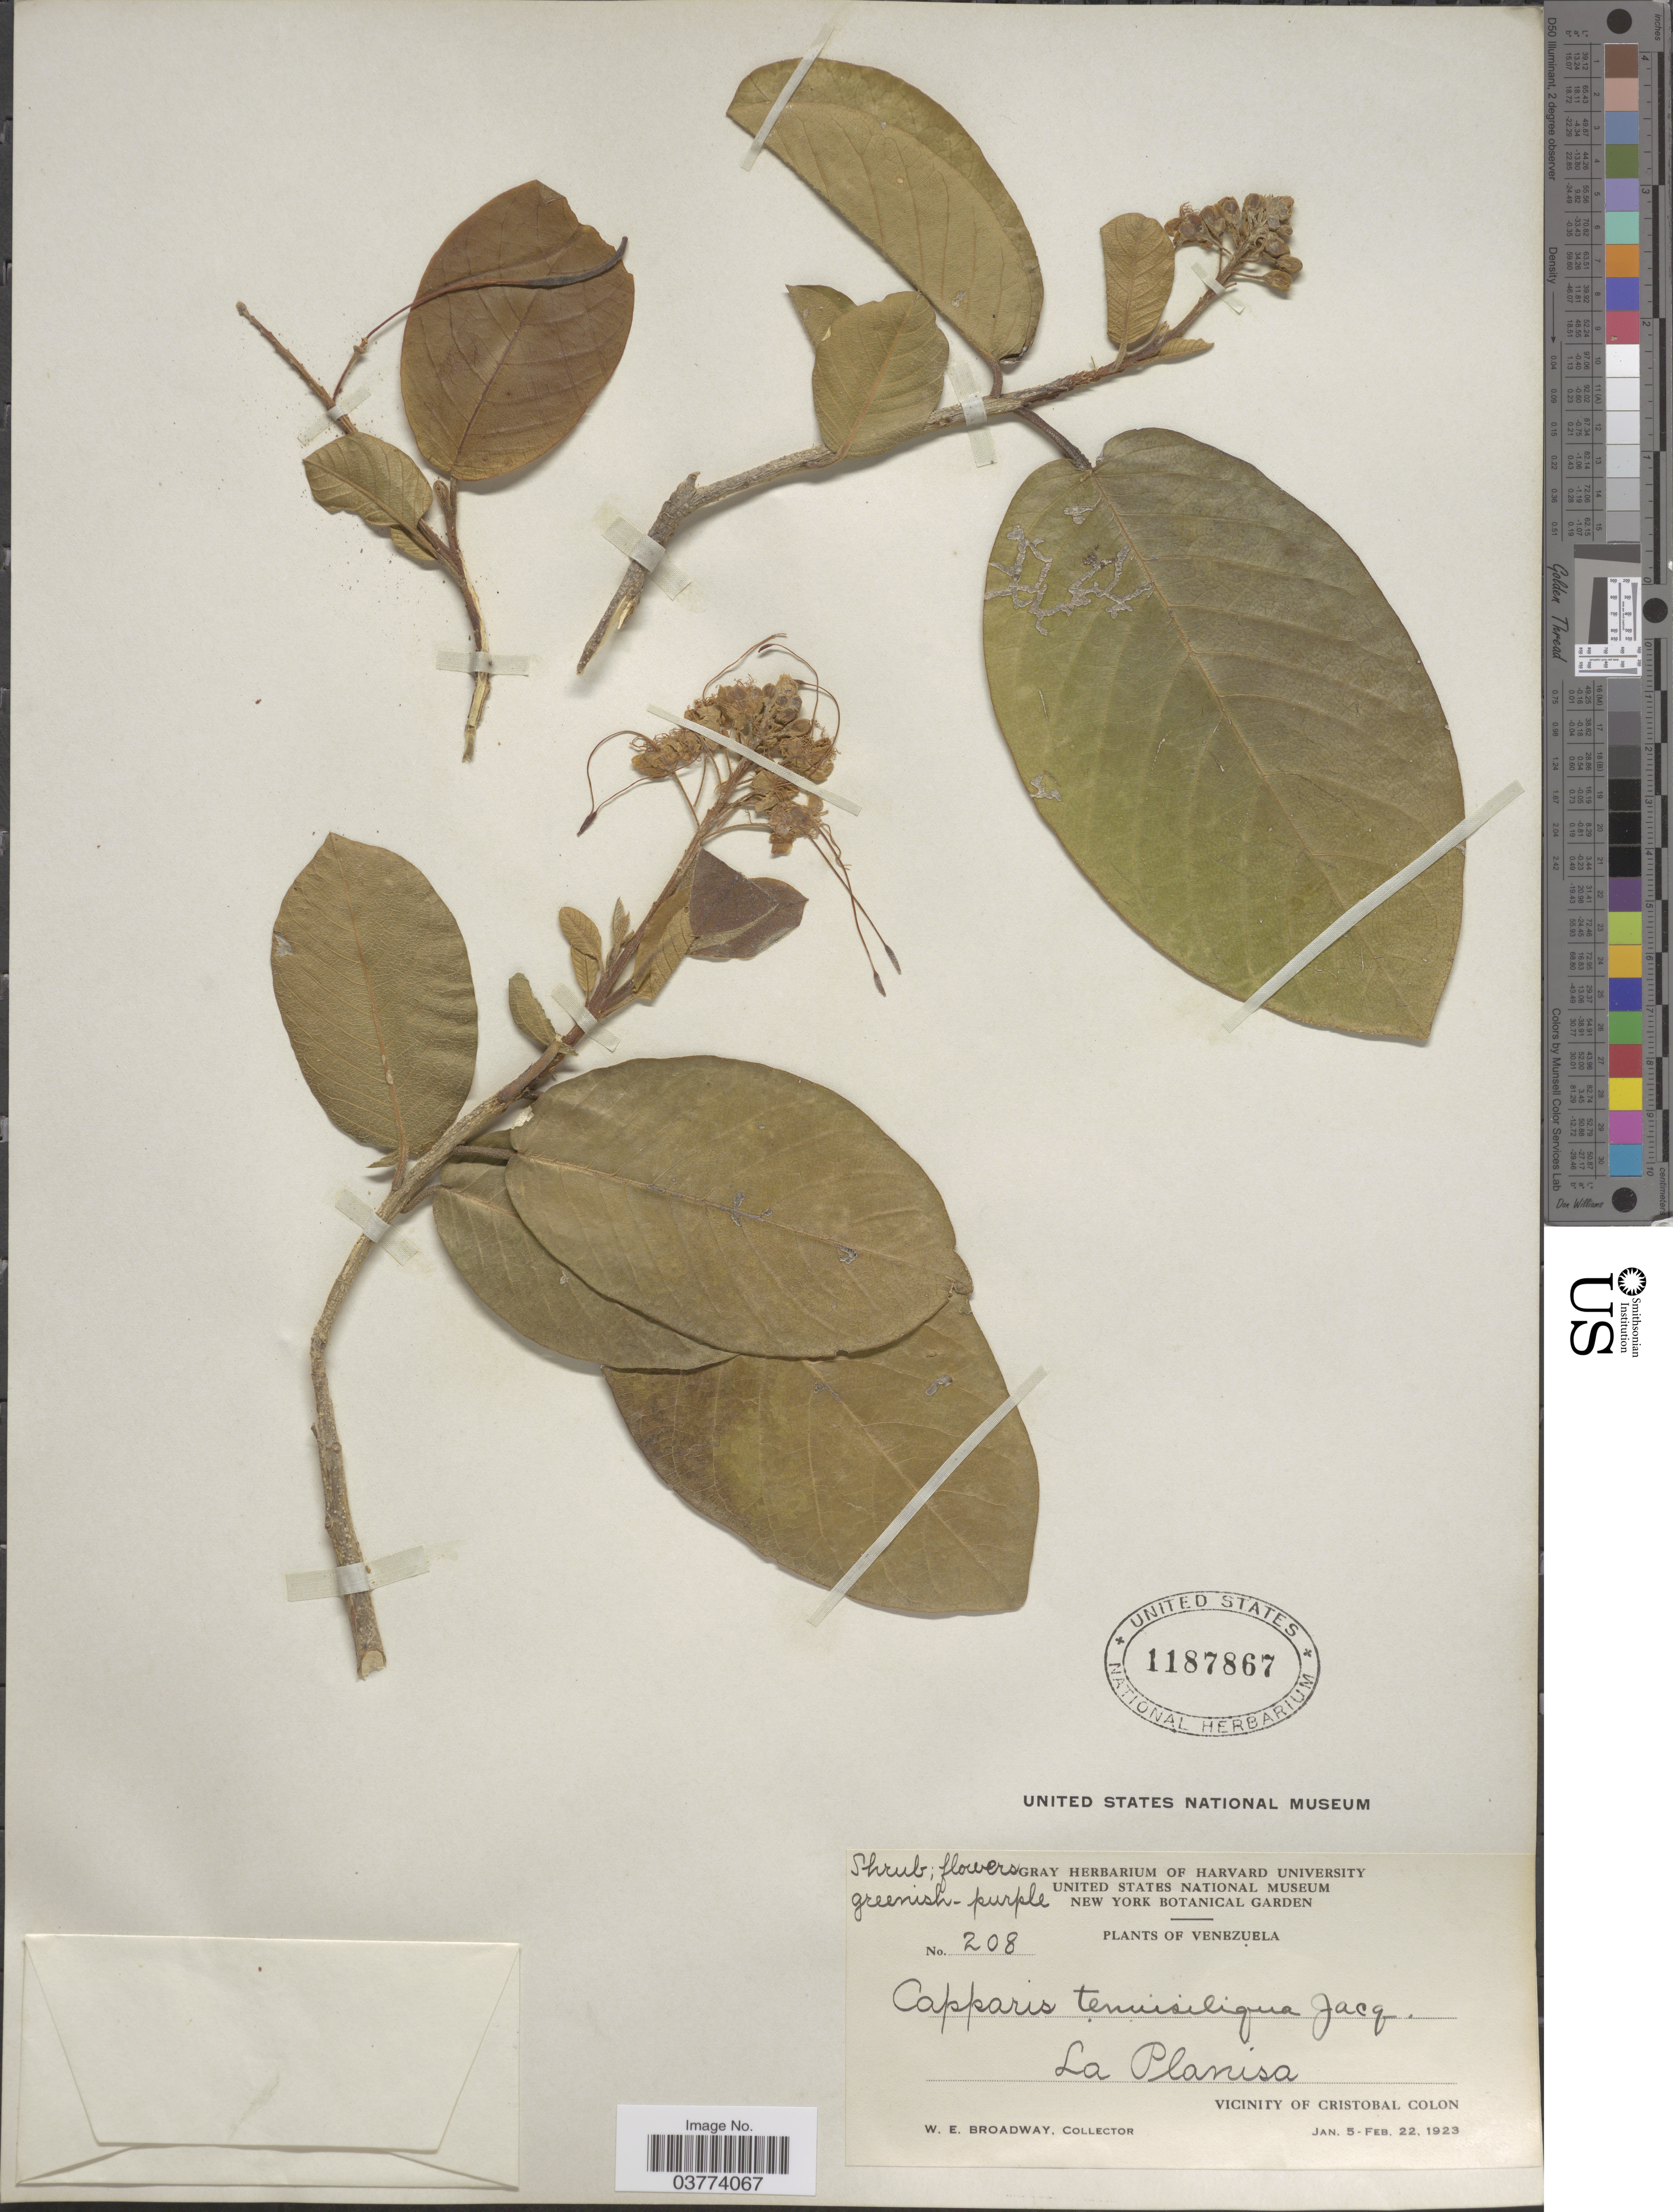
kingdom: Plantae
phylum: Tracheophyta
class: Magnoliopsida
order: Brassicales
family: Capparaceae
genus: Monilicarpa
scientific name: Monilicarpa tenuisiliqua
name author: (Jacq.) Cornejo & Iltis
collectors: W. E. Broadway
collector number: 208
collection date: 1923-01-05/1923-02-22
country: Venezuela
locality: La Planisa. Vicinity of Cristobal Colon.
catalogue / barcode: US 1187867